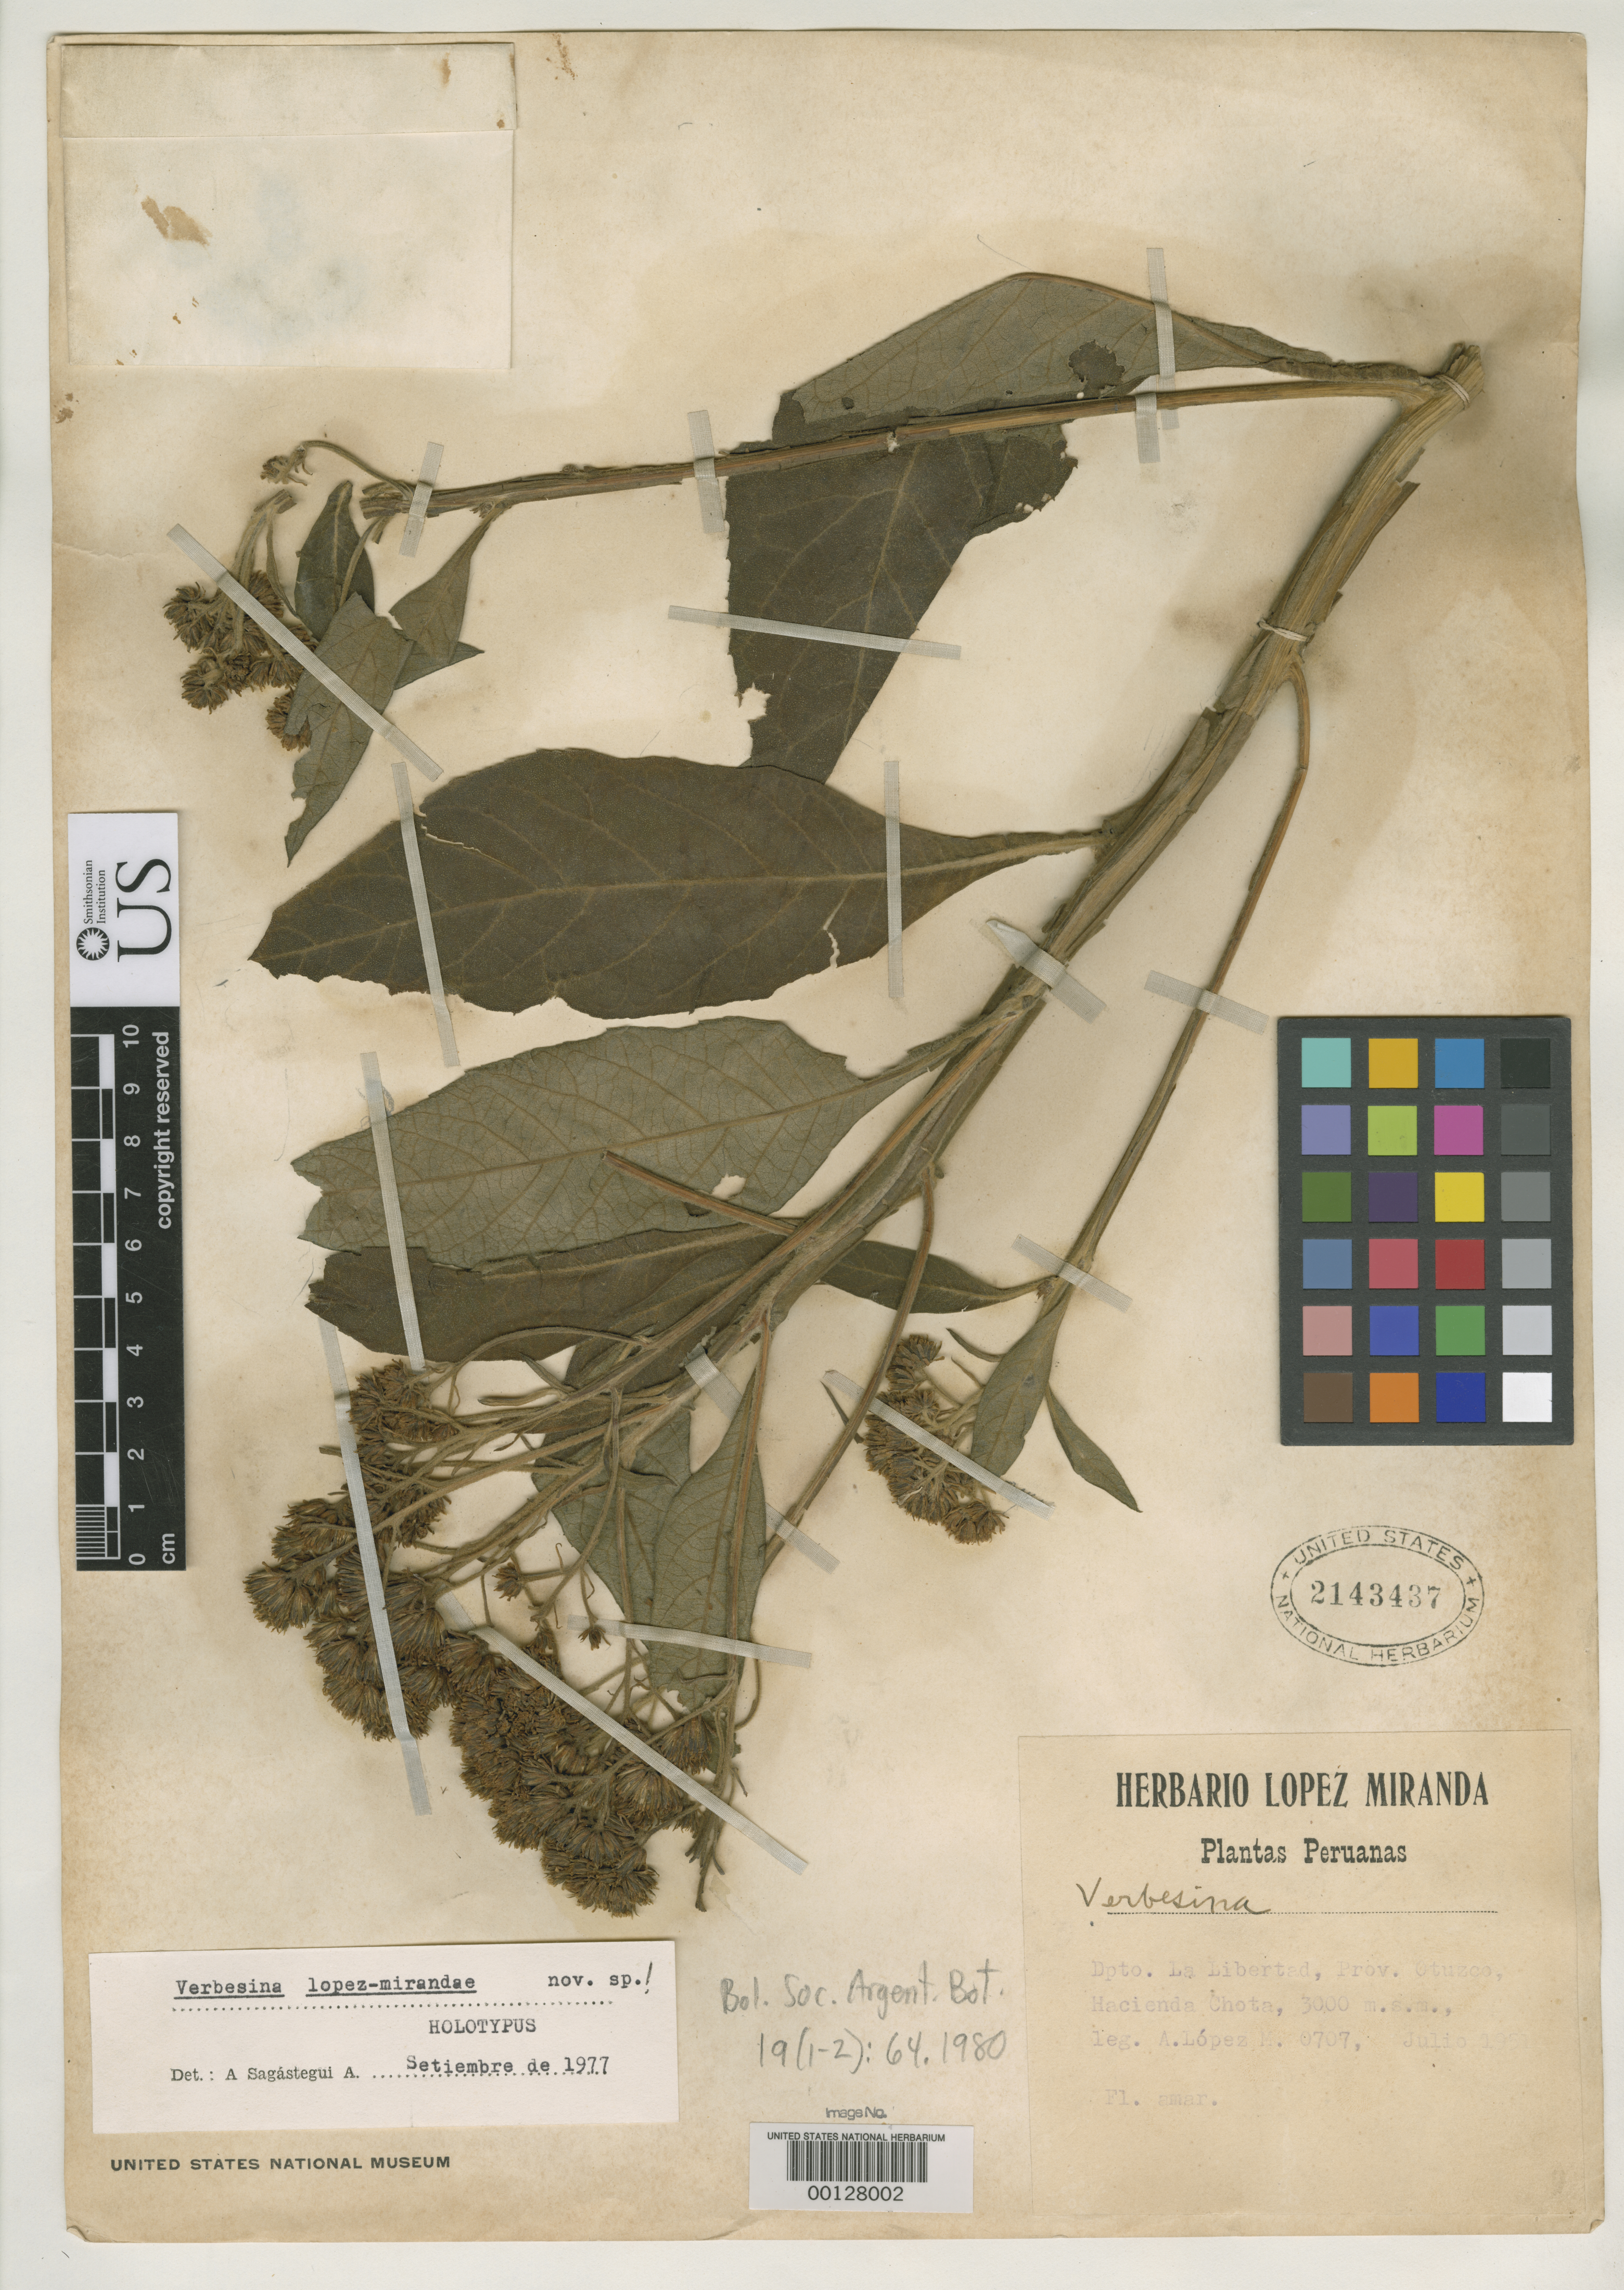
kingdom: Plantae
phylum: Tracheophyta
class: Magnoliopsida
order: Asterales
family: Asteraceae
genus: Verbesina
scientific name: Verbesina lopez-mirandae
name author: Sagást.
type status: Holotype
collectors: A. López M.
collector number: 0707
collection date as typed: Jul 1951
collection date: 1951-07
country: Peru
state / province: La Libertad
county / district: Otuzco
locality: Zepelacio near Moyombamba.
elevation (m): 1200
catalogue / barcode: US 2143437